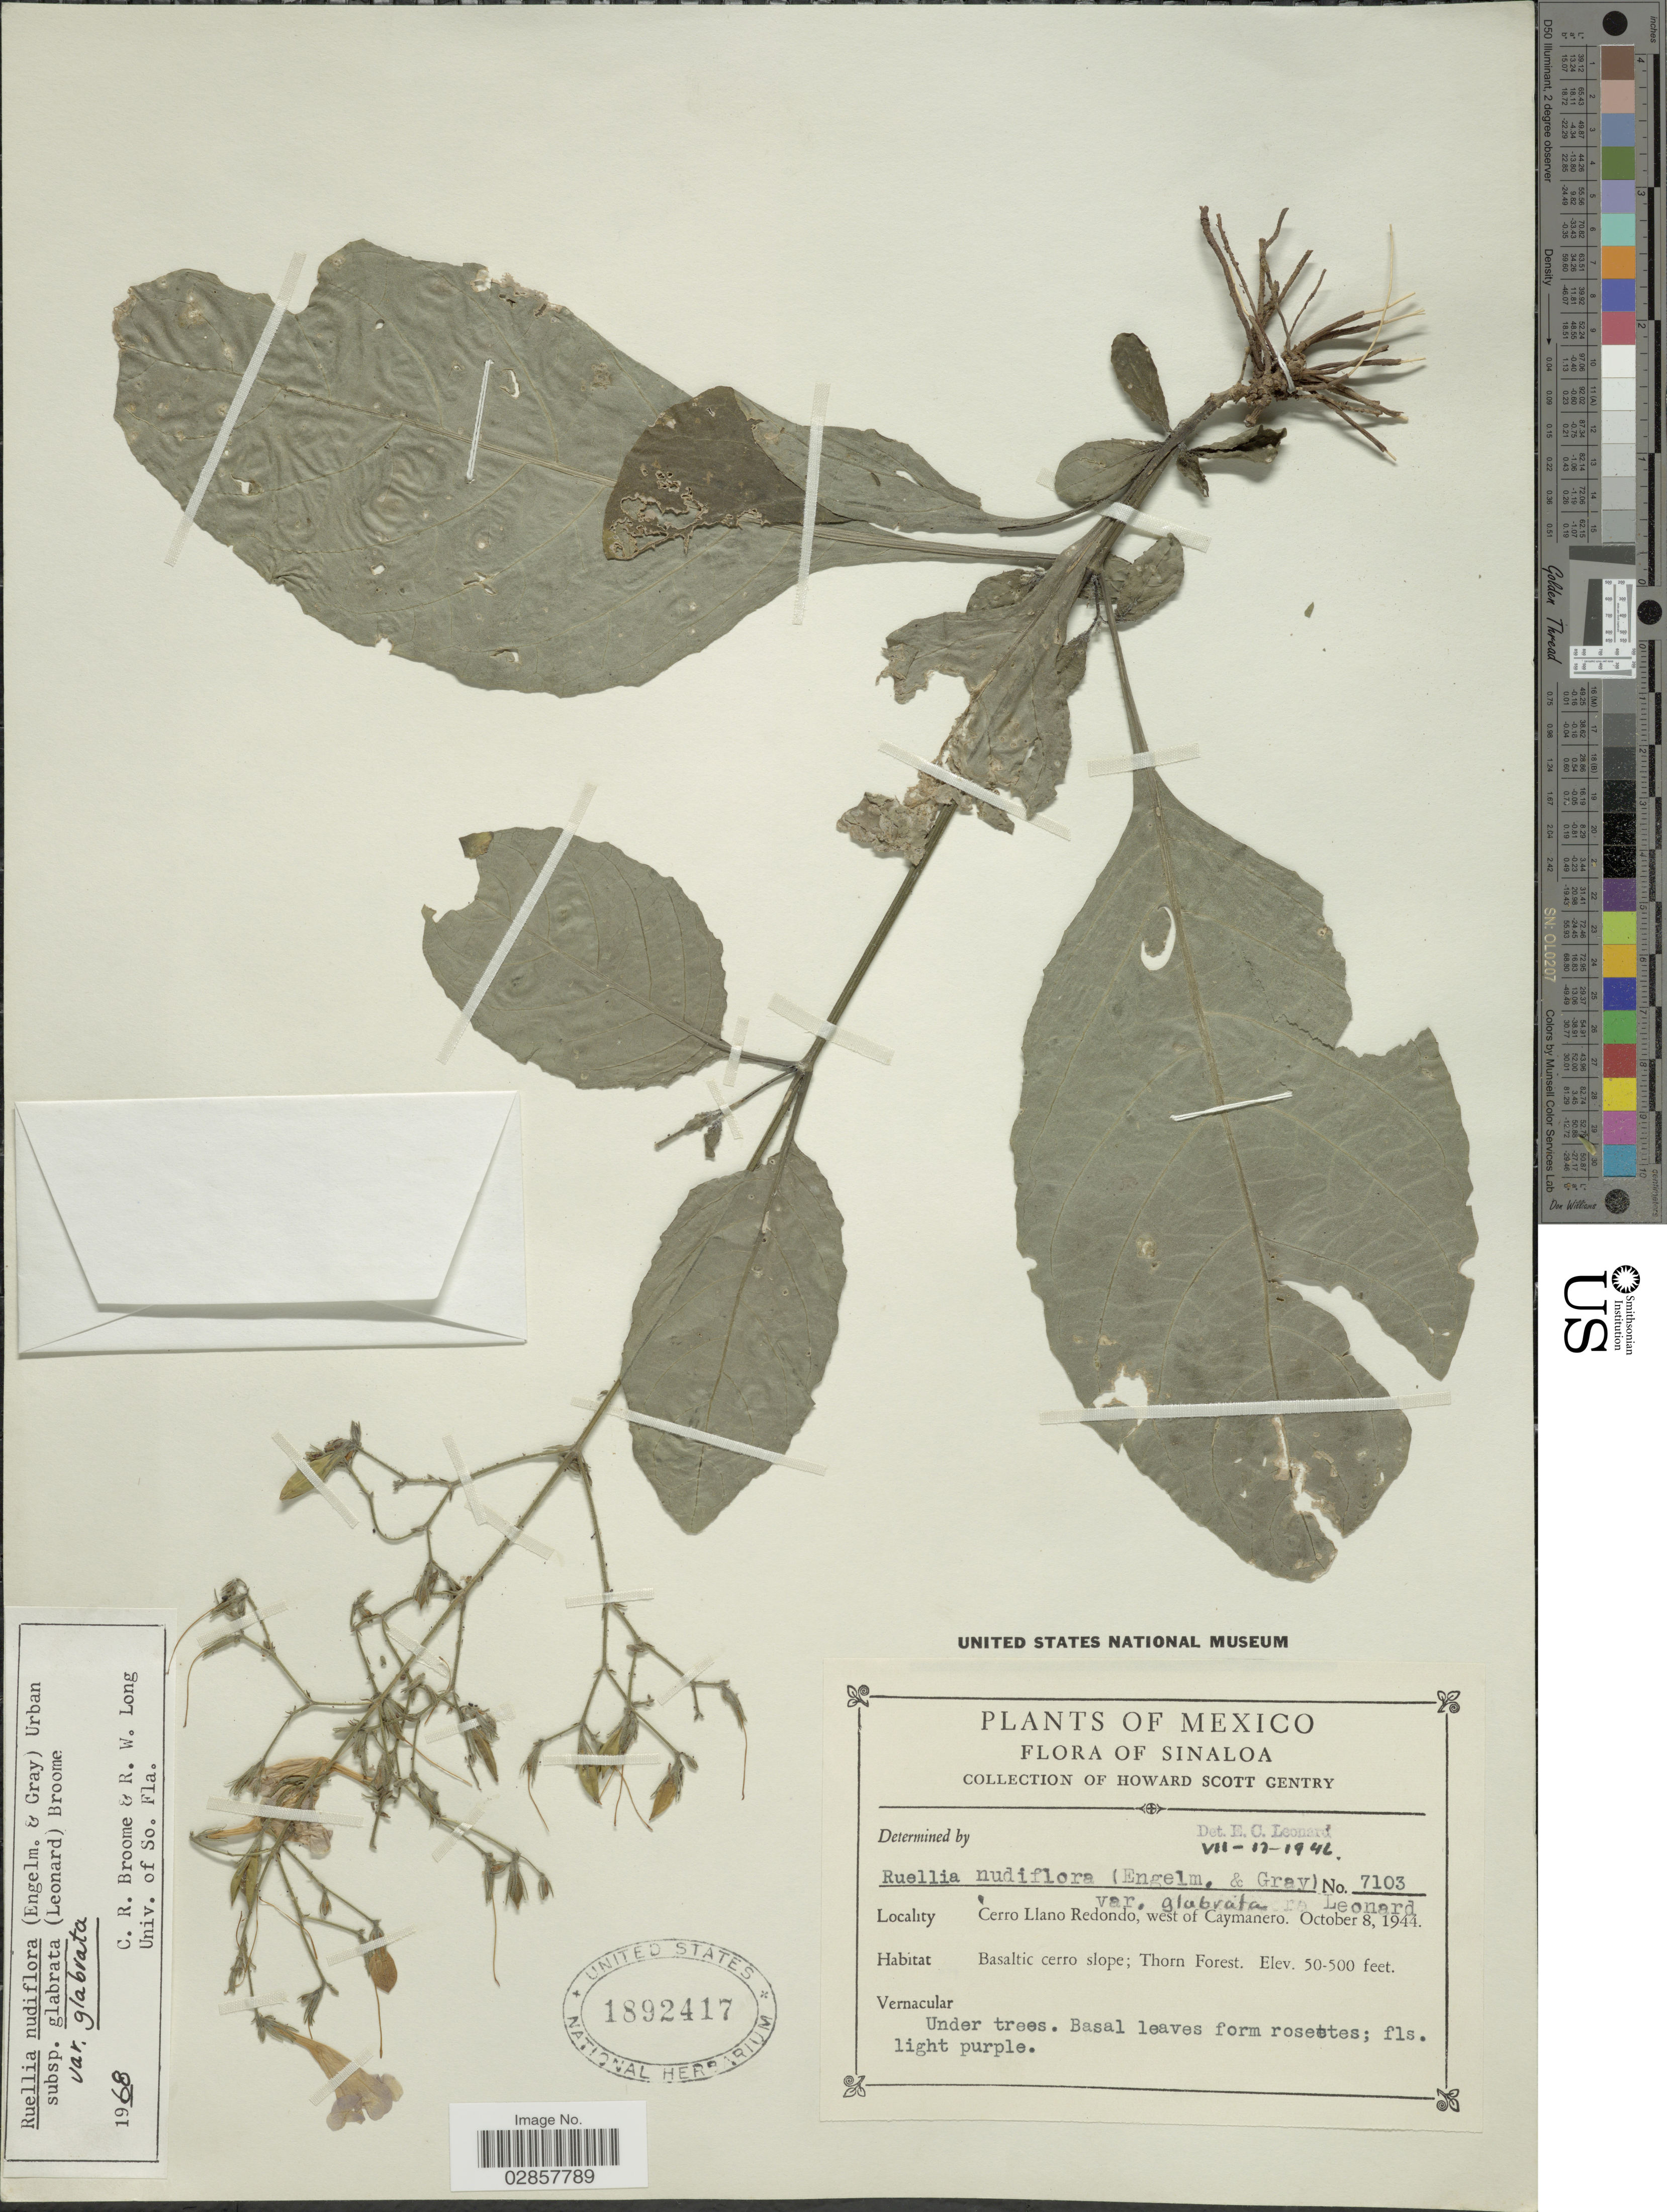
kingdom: Plantae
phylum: Tracheophyta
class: Magnoliopsida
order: Lamiales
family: Acanthaceae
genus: Ruellia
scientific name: Ruellia nudiflora var. glabrata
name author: Leonard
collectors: H. S. Gentry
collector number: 7103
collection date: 1944-10-08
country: Mexico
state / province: Sinaloa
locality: Cerro Llano Redondo, west of Caymanero. Basaltic cerro slope; Thorn Forest.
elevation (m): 15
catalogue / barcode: US 1892417